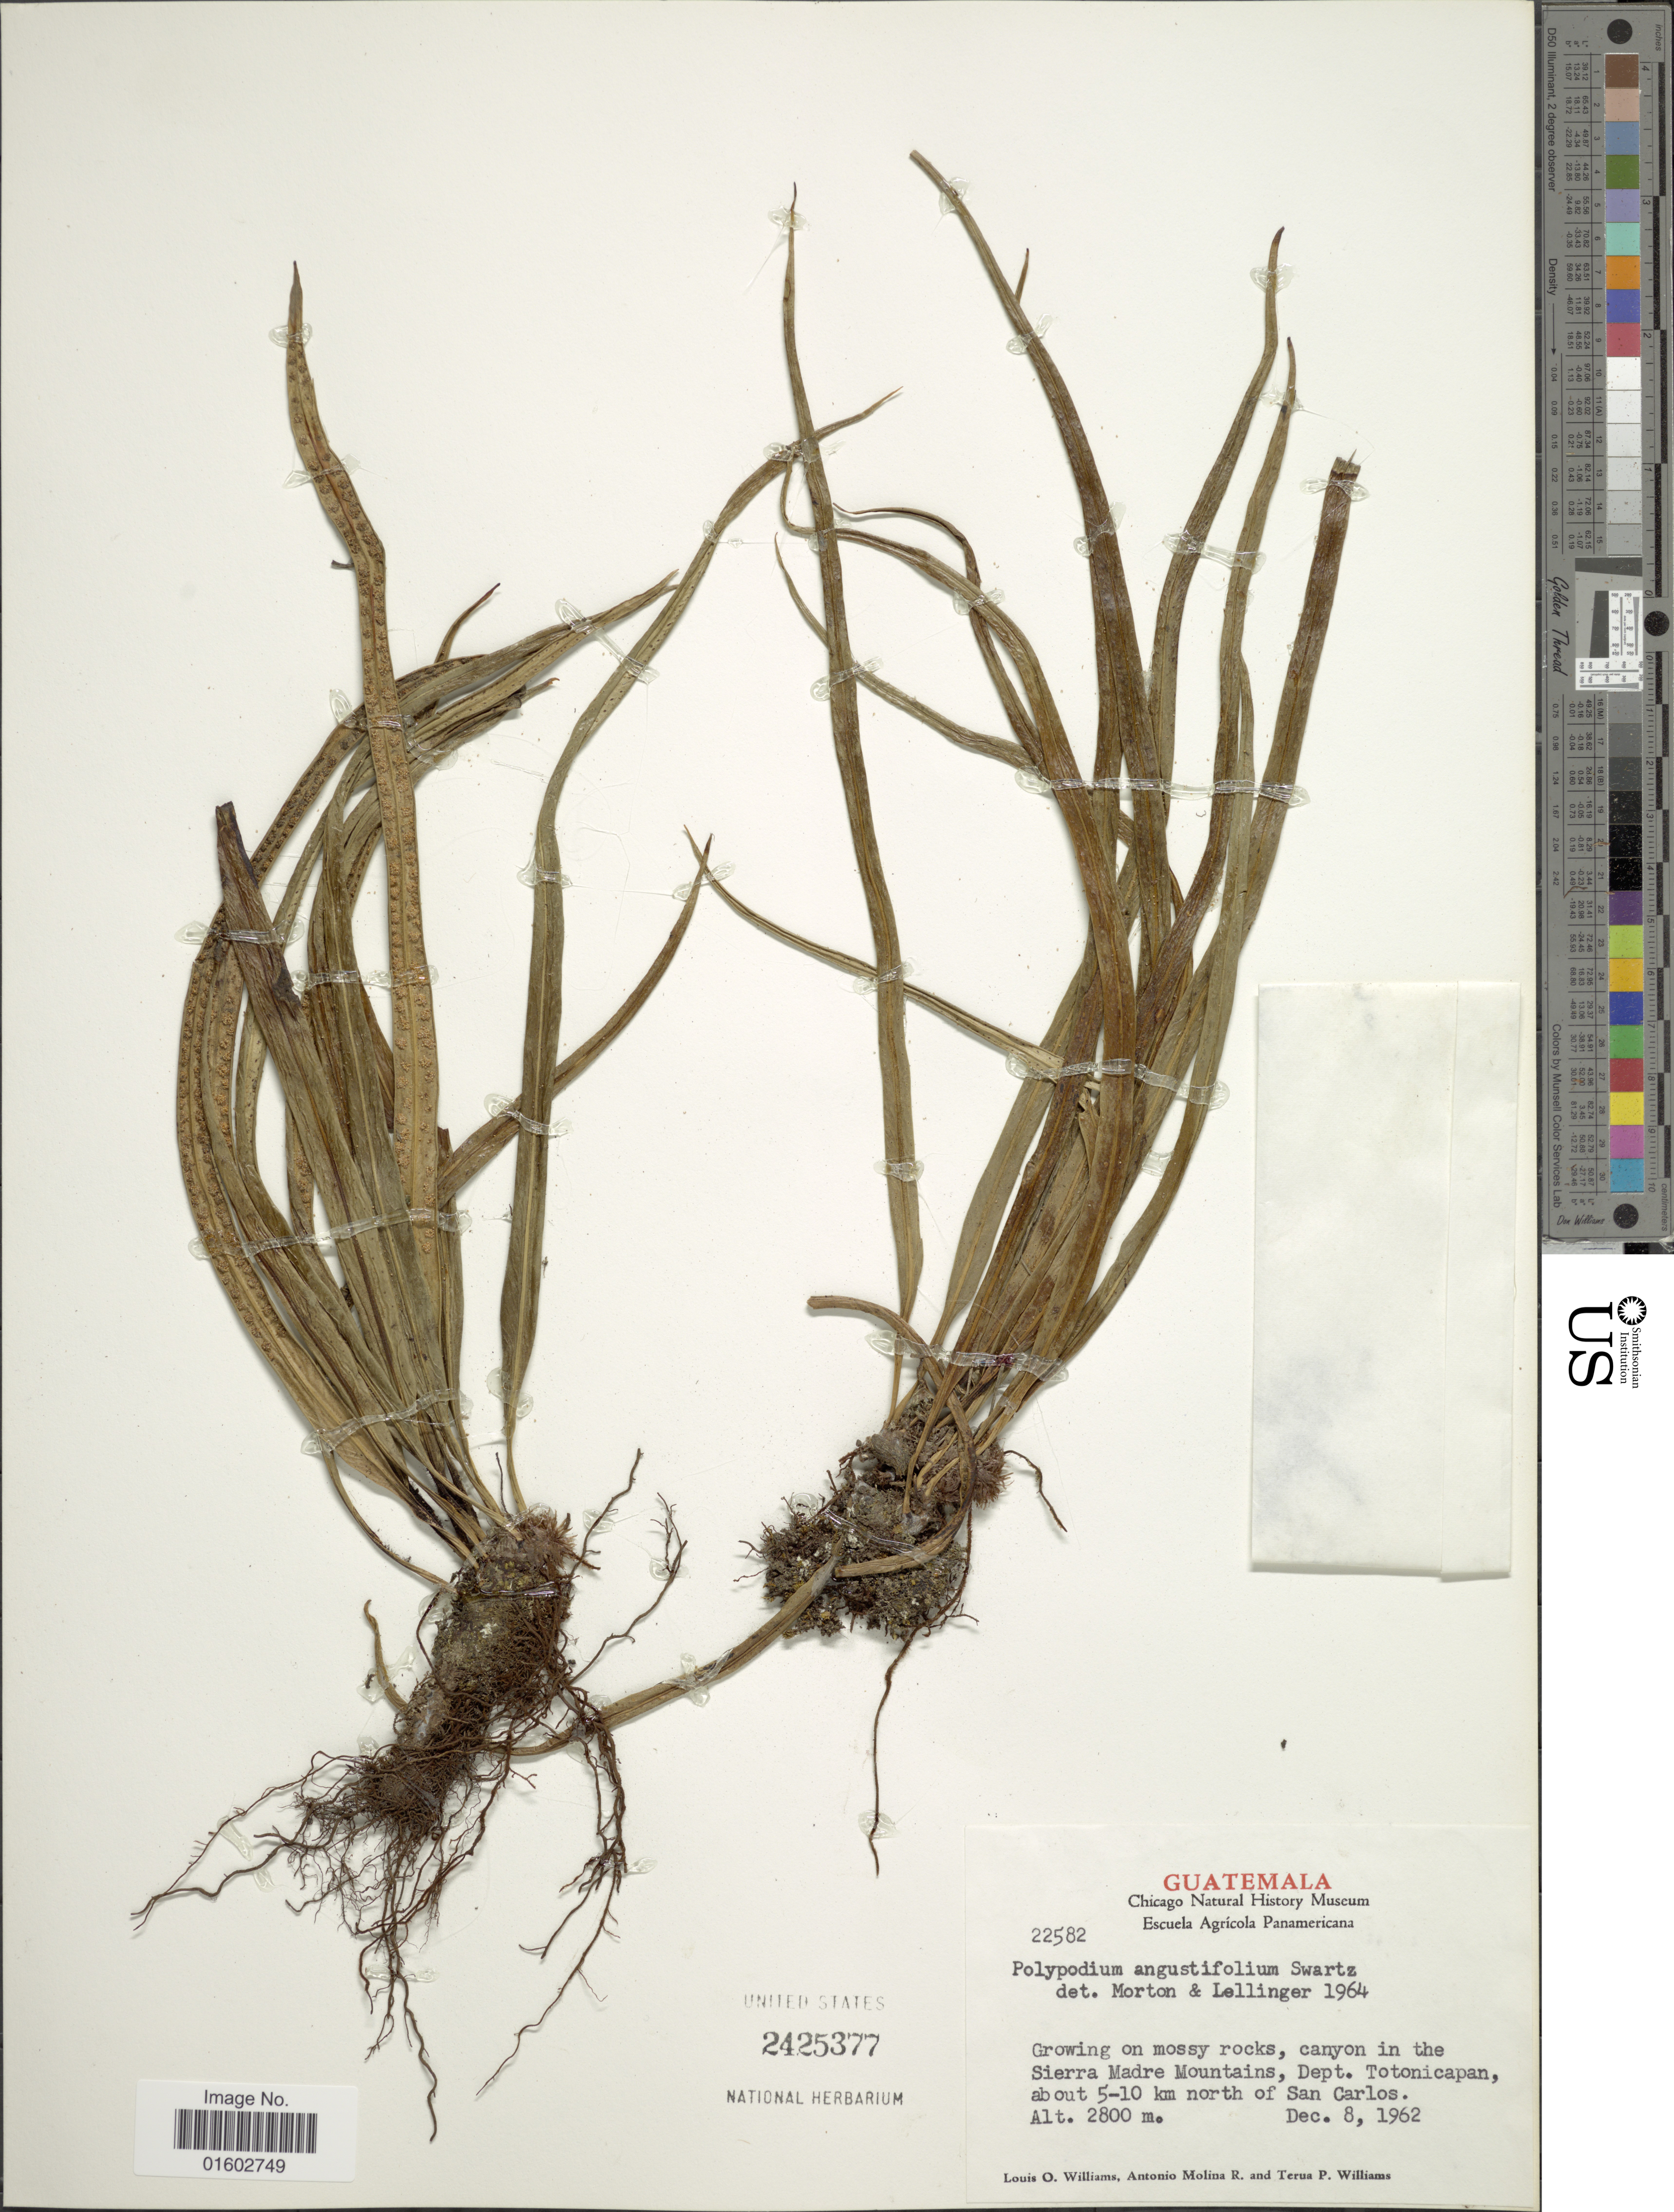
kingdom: Plantae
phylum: Tracheophyta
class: Polypodiopsida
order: Polypodiales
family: Polypodiaceae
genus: Campyloneurum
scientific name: Campyloneurum angustifolium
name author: (Sw.) Fée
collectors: L. O. Williams, A. Molina R. & T. P. Williams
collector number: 22582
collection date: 1962-12-08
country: Guatemala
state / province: Totonicapan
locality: Canyon in the Sierra Madre Mountains, Dept. Totonicapan, about 5-10 km north of San Carlos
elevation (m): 2800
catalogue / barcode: US 2425377